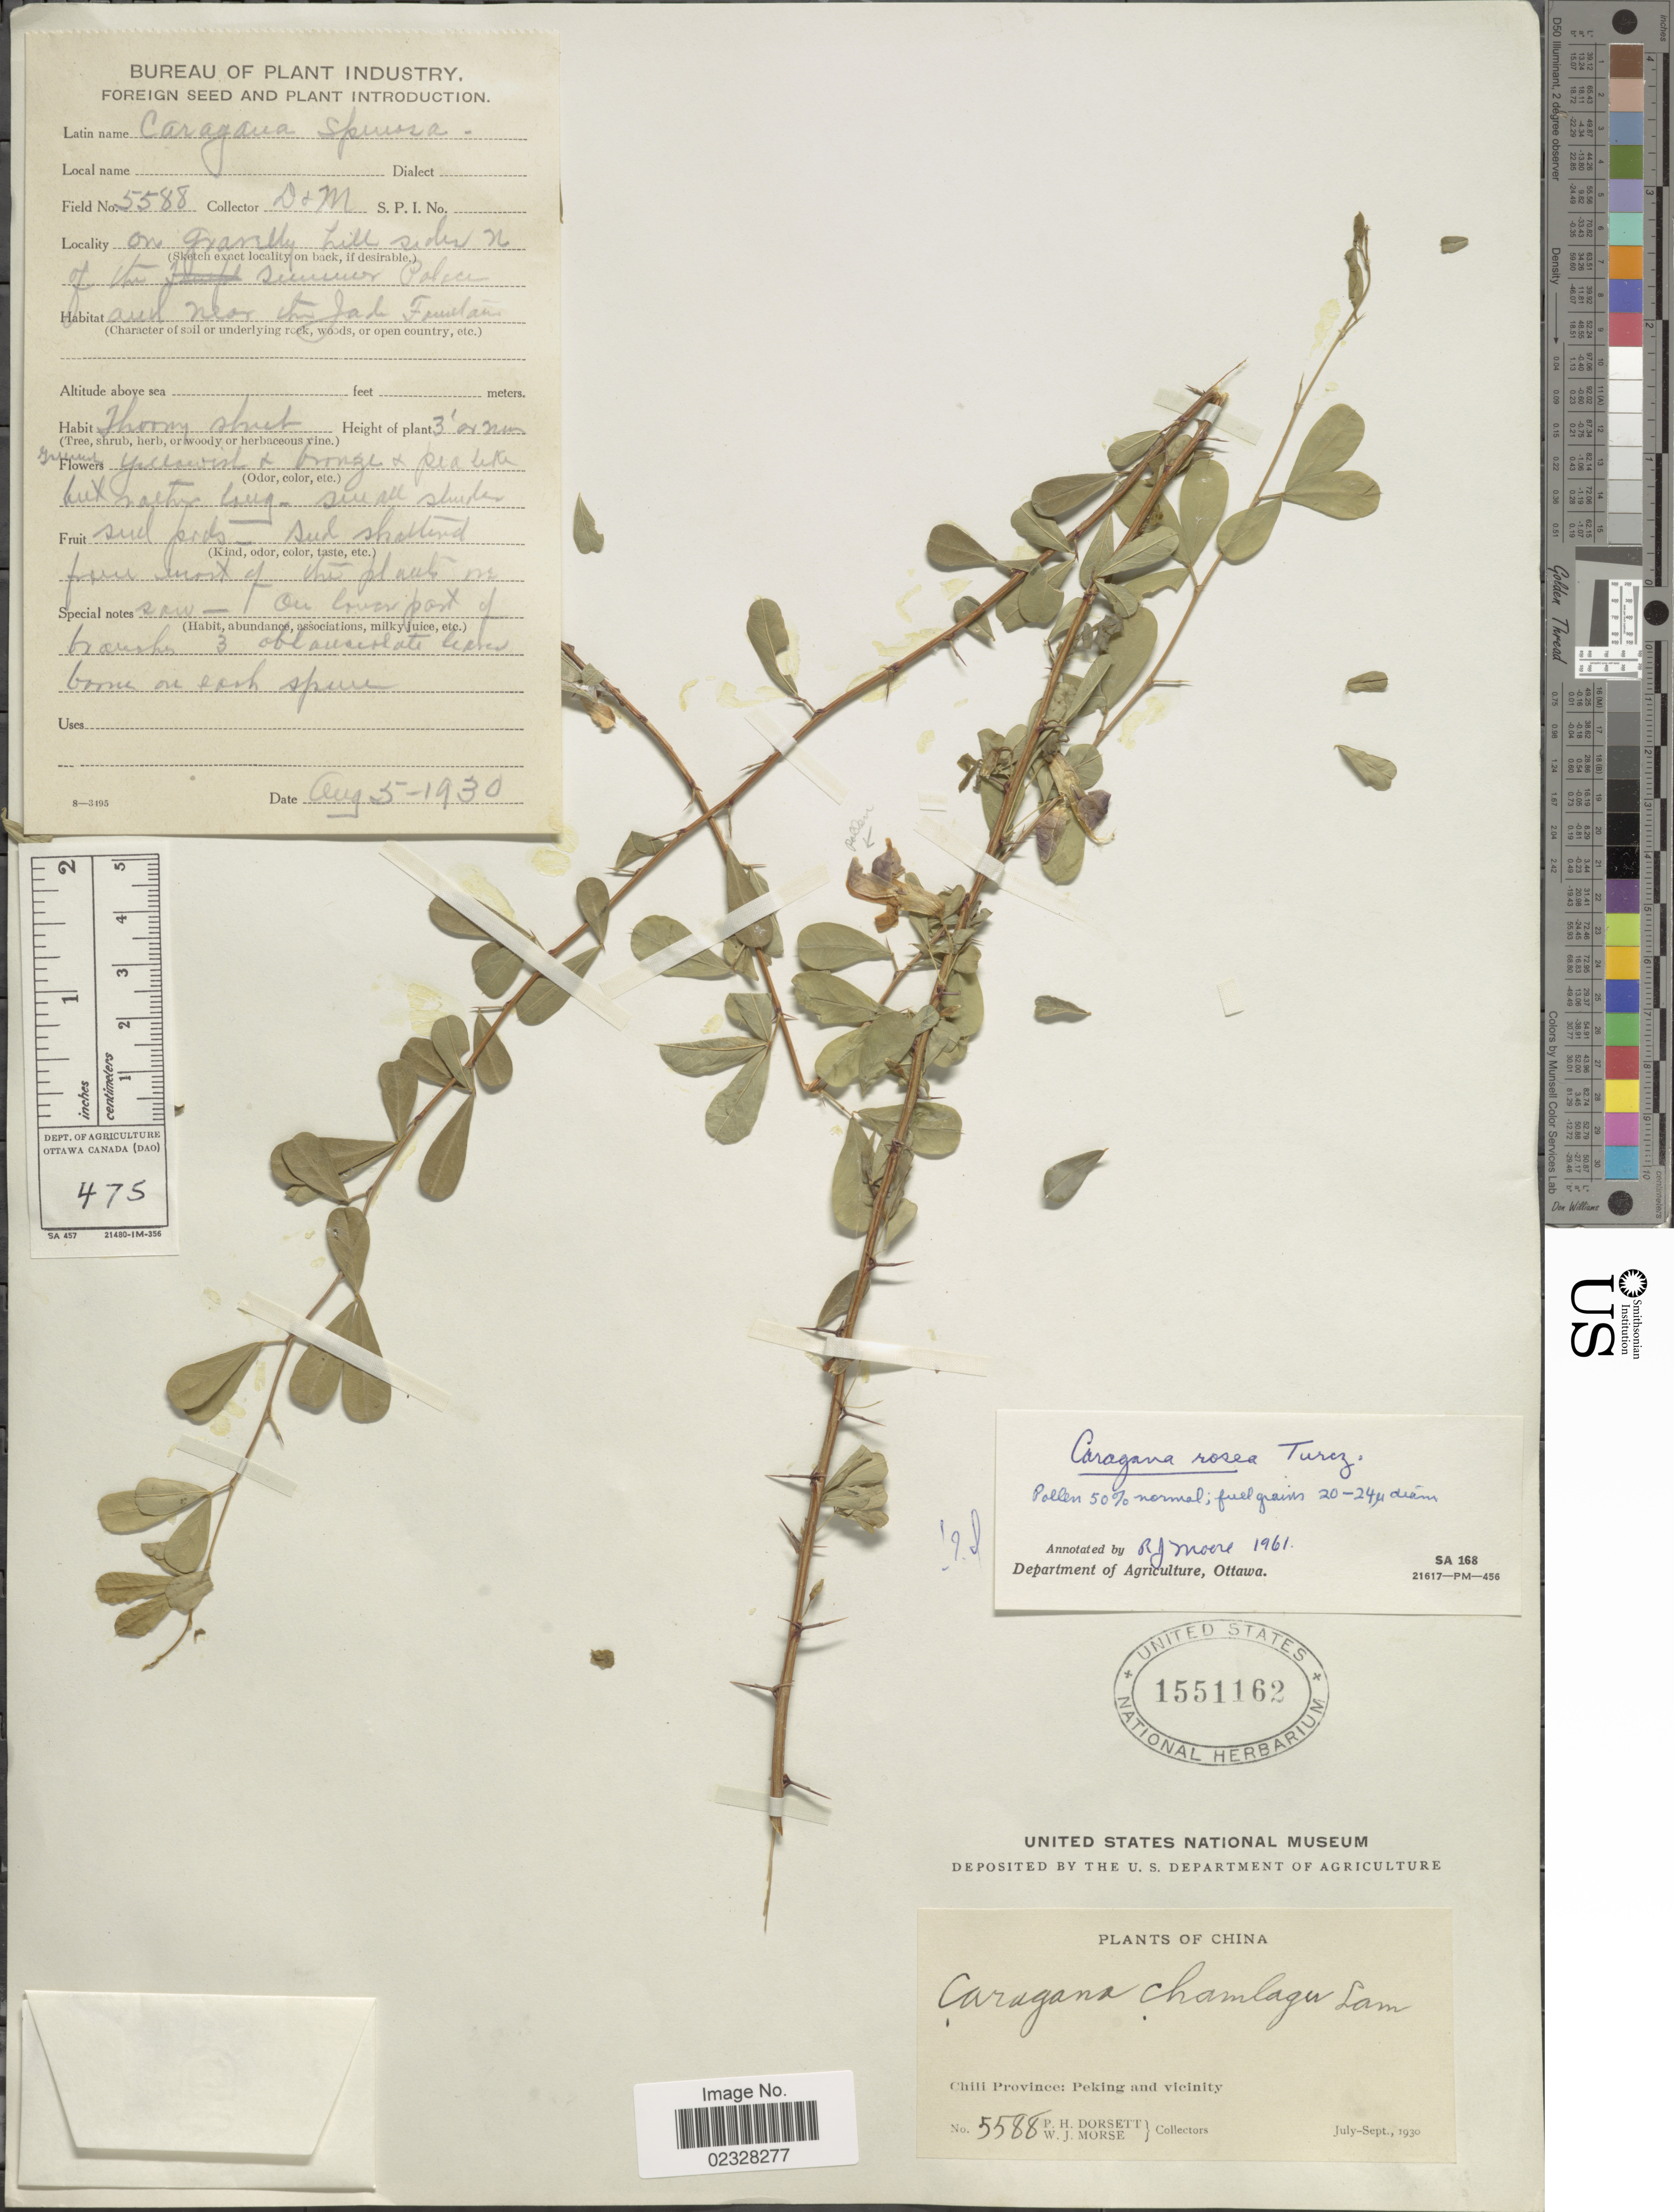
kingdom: Plantae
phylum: Tracheophyta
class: Magnoliopsida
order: Fabales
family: Fabaceae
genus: Caragana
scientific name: Caragana rosea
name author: Maxim.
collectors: P. H. Dorsett & J. Dorsett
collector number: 5588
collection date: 1930-07/1930-09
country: China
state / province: Beijing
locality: Chili Province: Peking and vicinity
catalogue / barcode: US 1551162